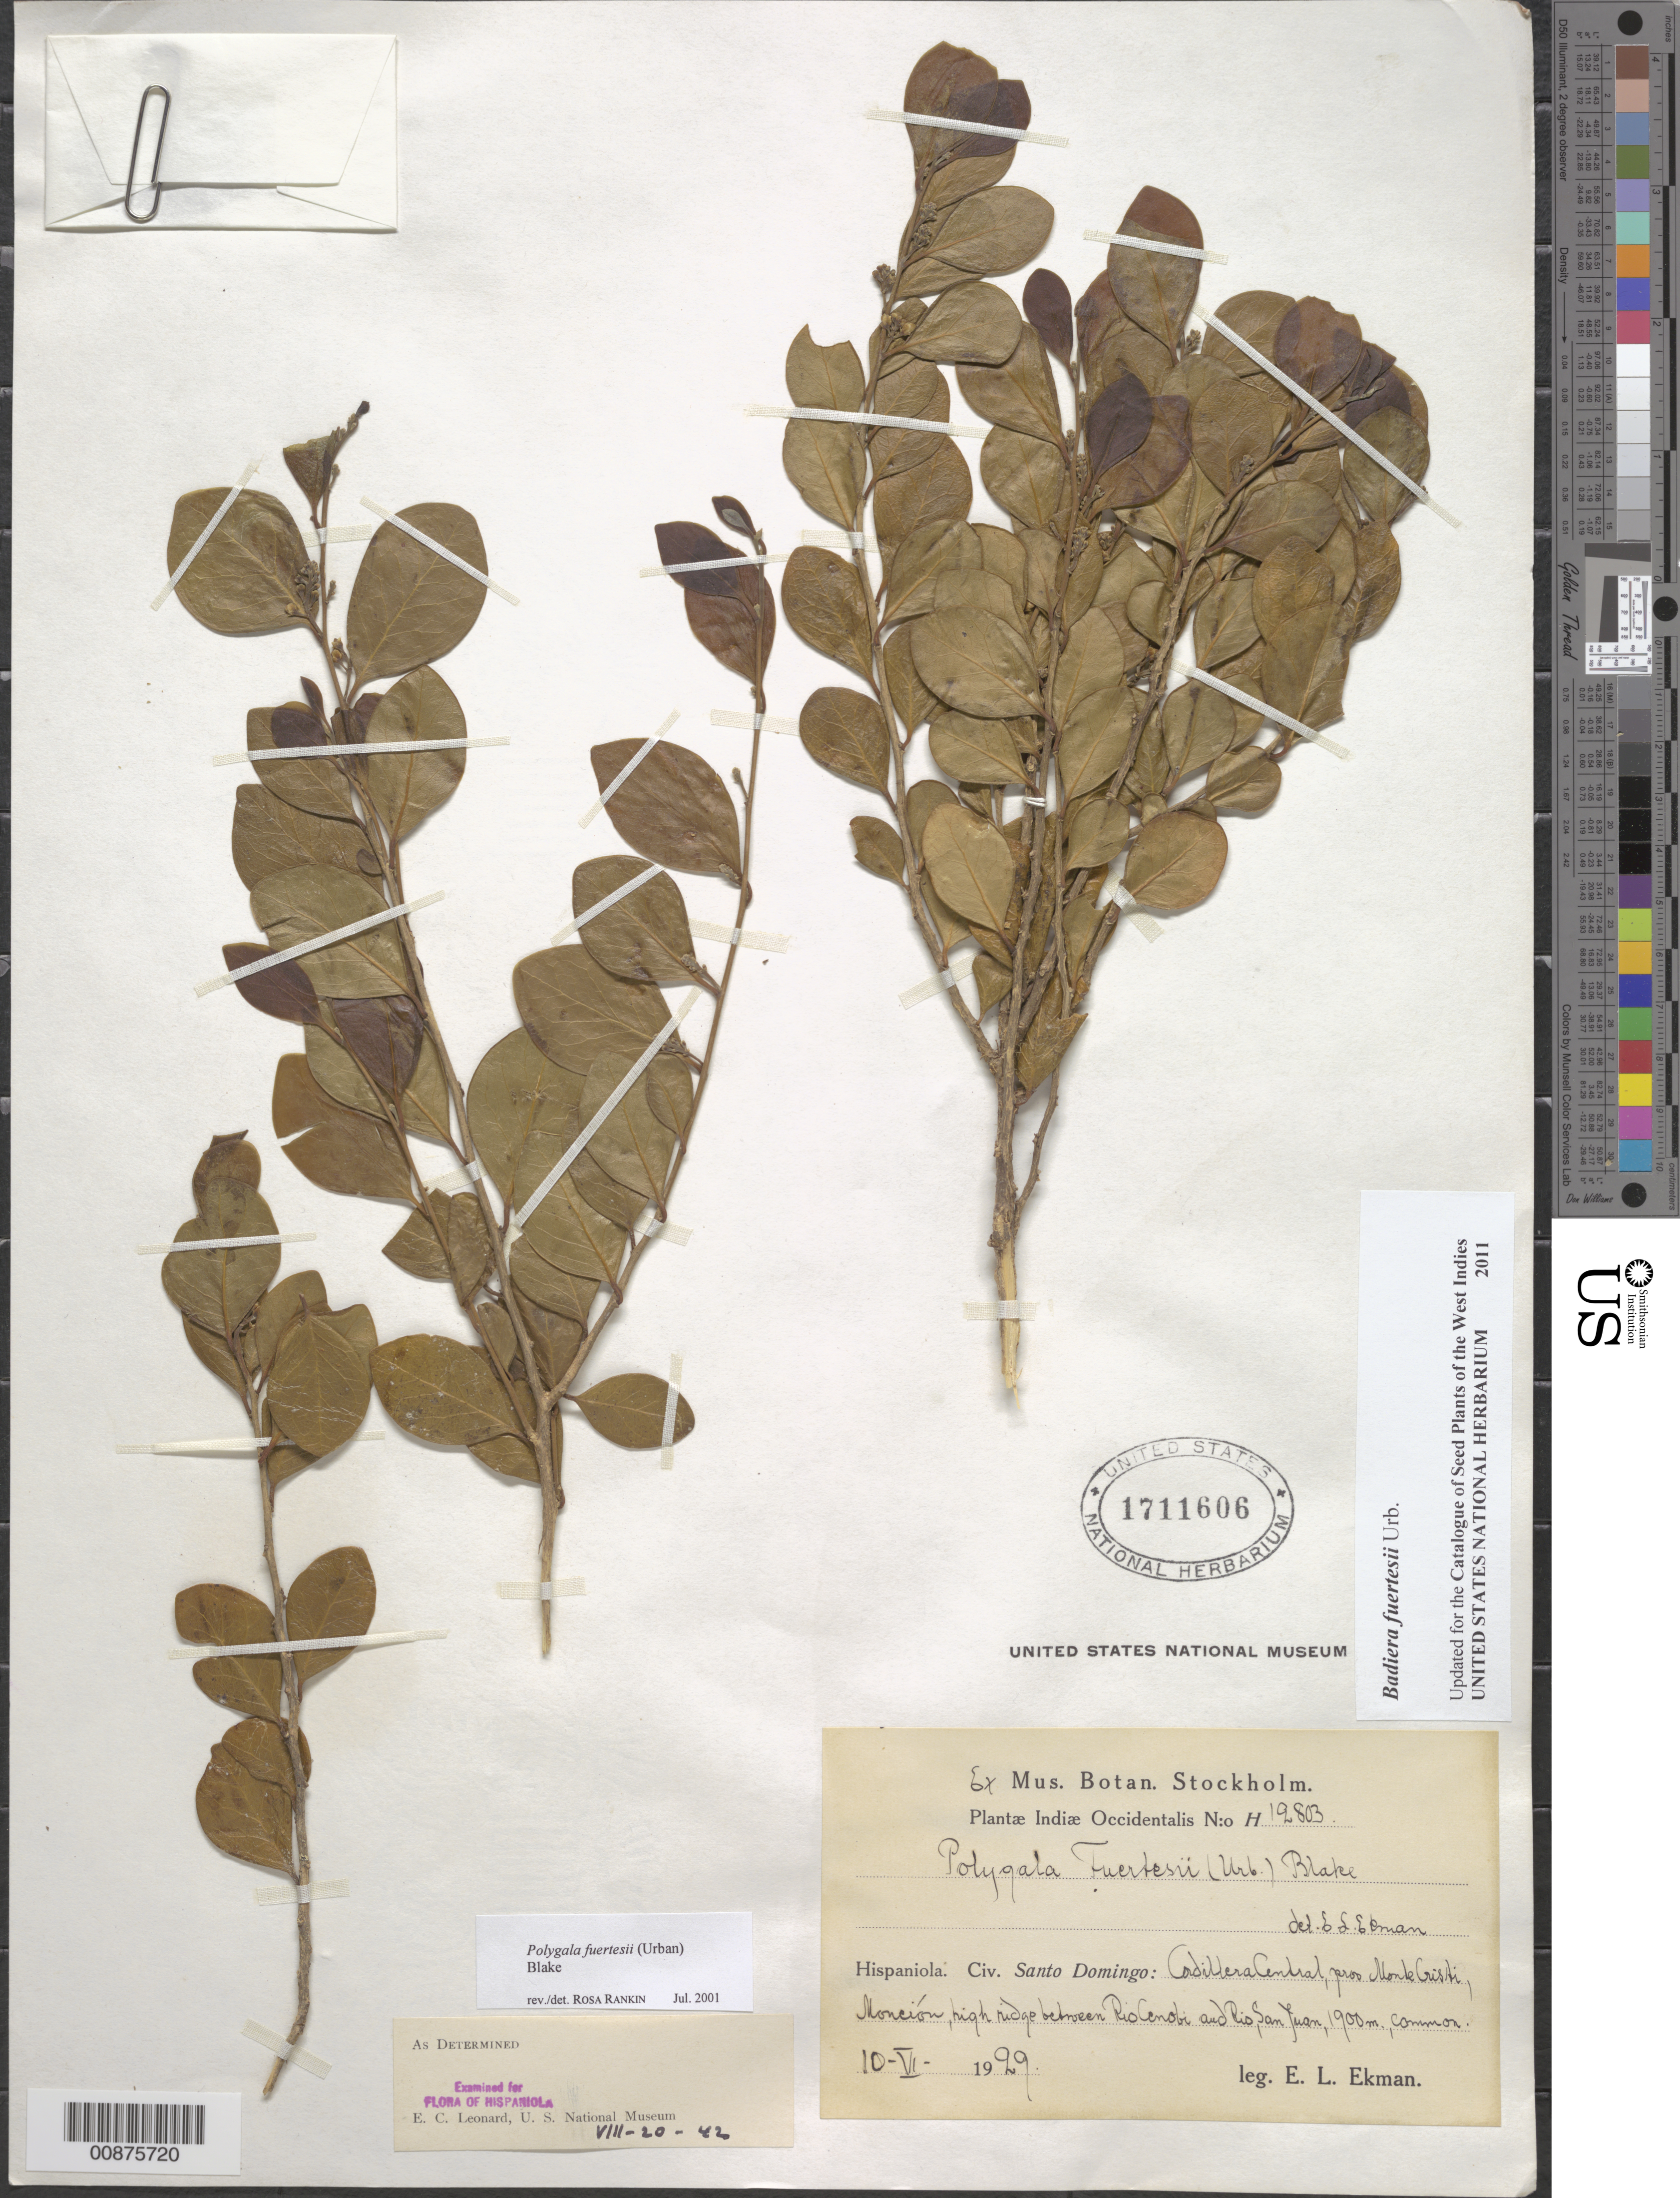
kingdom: Plantae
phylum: Tracheophyta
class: Magnoliopsida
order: Fabales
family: Polygalaceae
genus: Badiera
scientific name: Badiera fuertesii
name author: Urb.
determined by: Rankin Rodriguez, Rosa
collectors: E. L. Ekman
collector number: H 12803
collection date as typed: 10 Jun 1929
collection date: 1929-06-10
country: Dominican Republic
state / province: Monte Cristi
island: Hispaniola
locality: Cordillera Central, Monción, high ridge between Rio Cenobi and Rio San Juan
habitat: High ridge between rios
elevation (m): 1900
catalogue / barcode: US 1711606